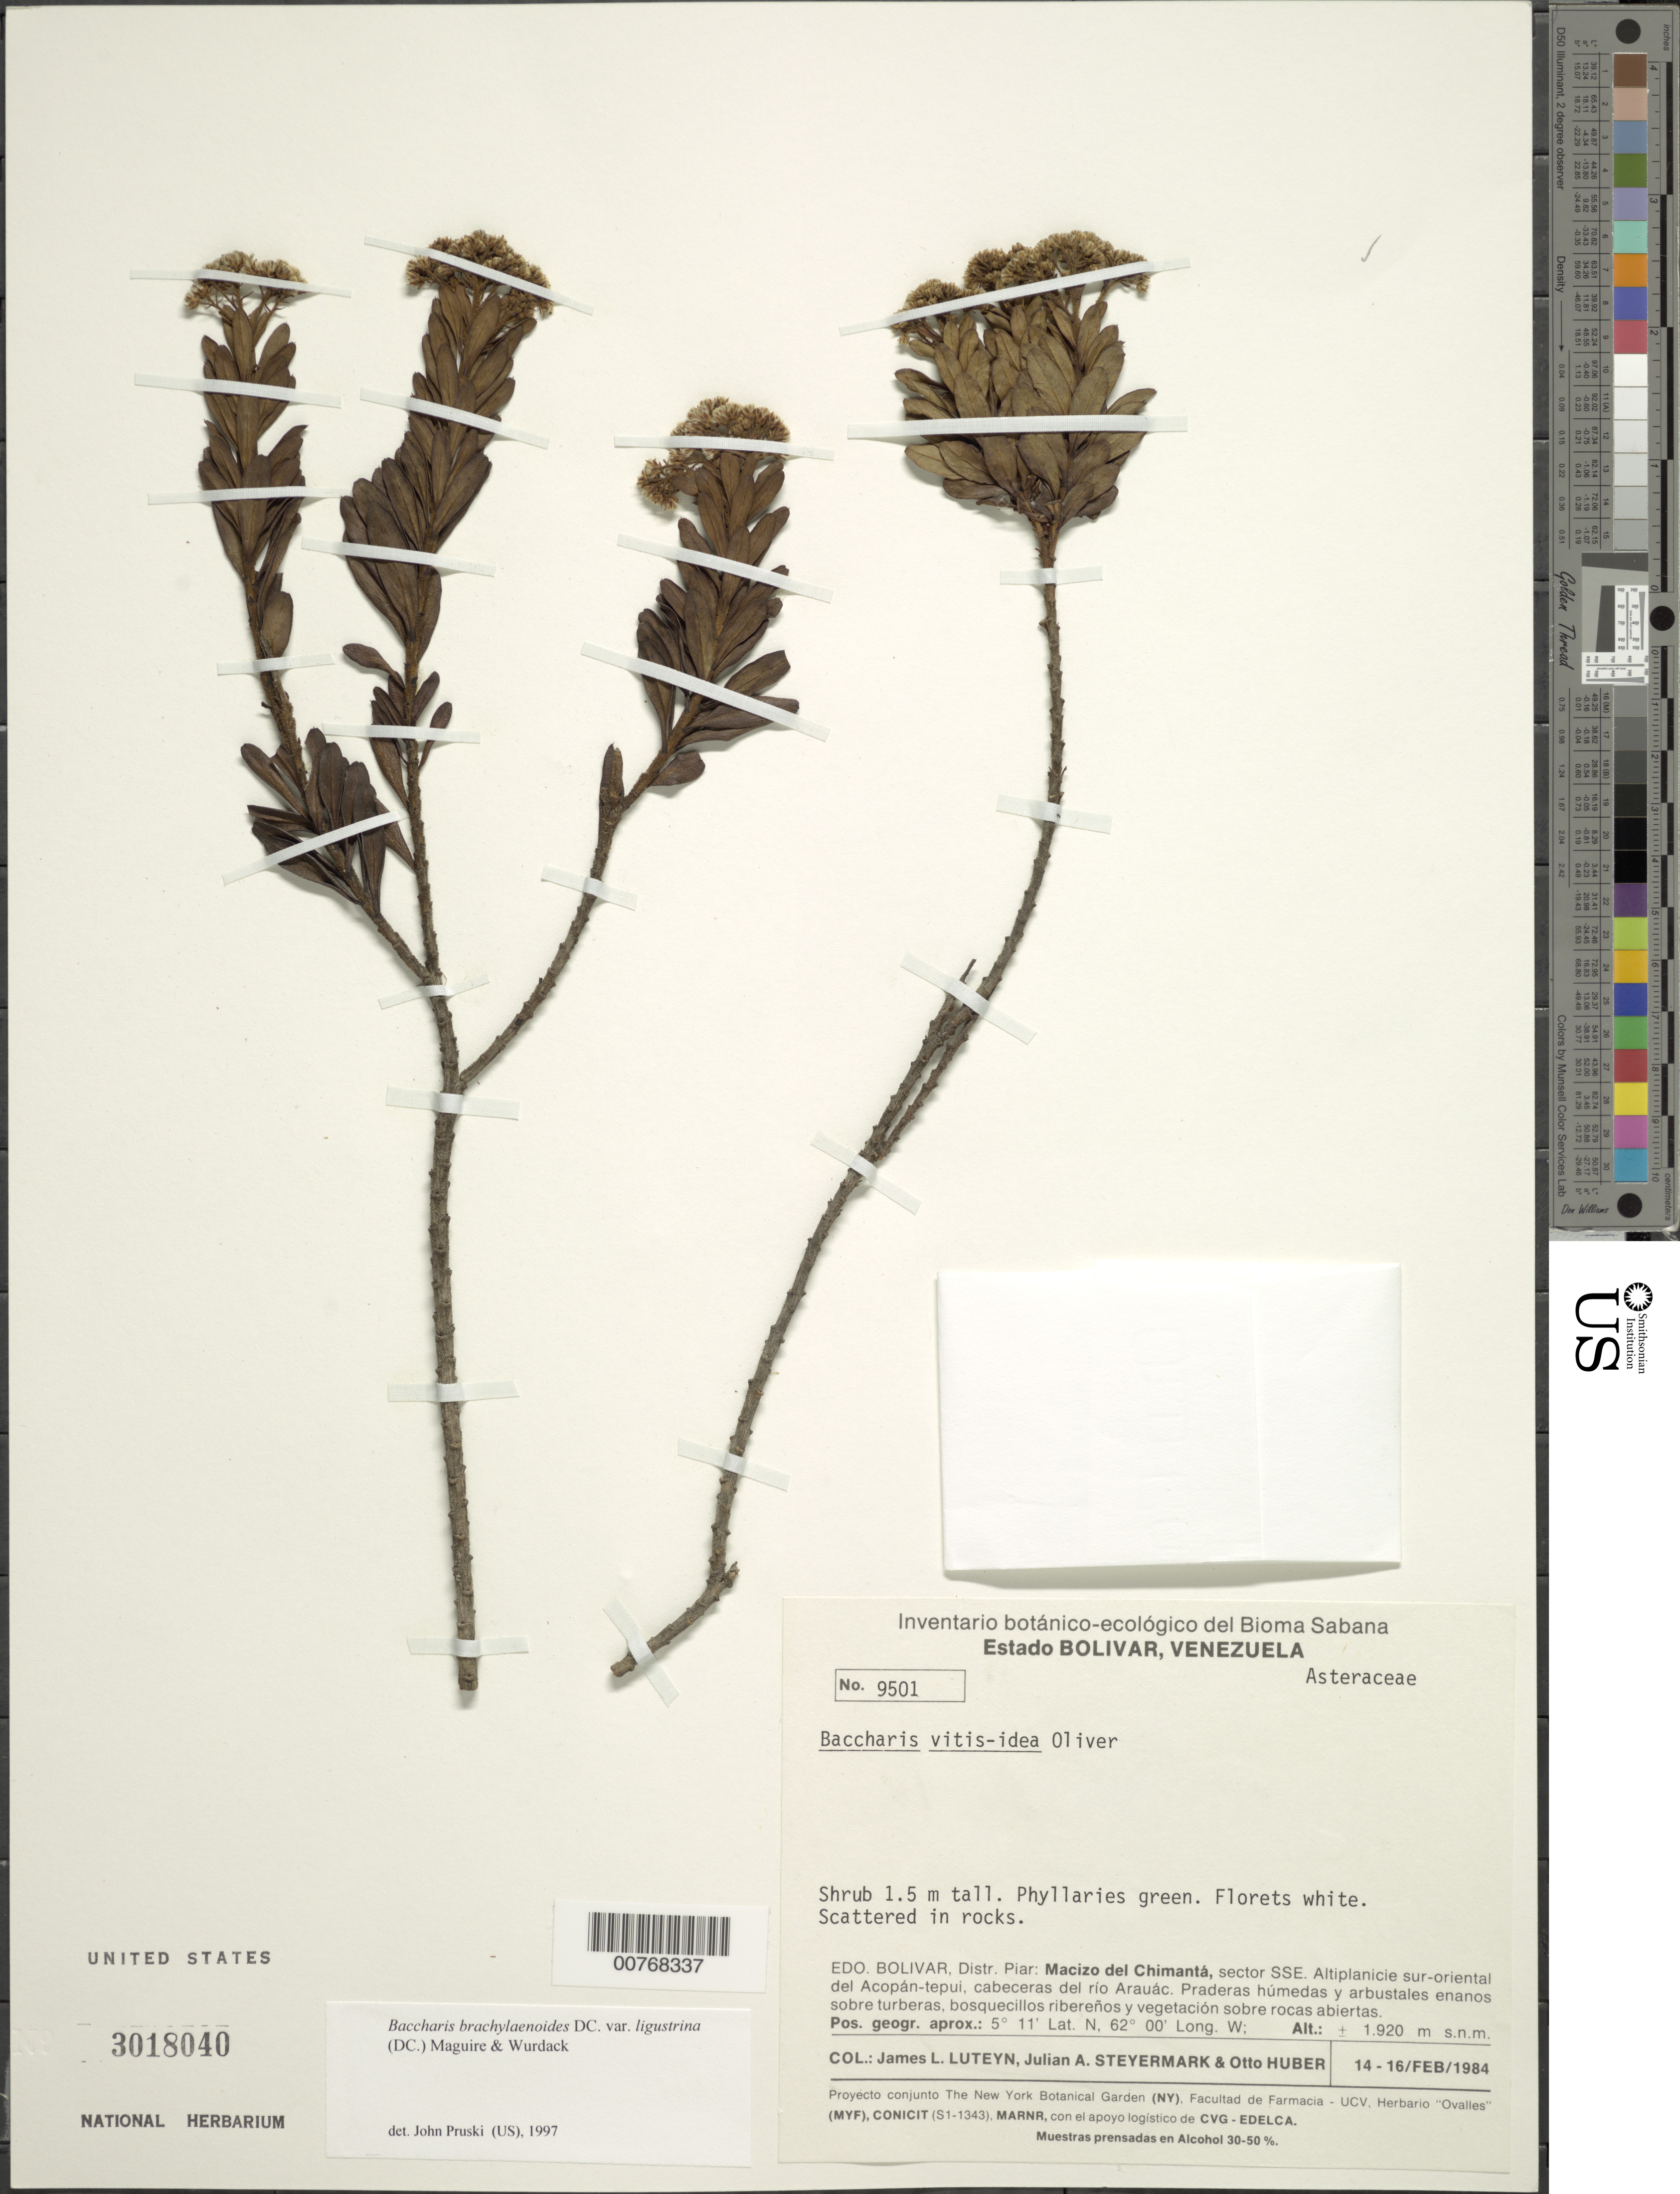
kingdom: Plantae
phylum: Tracheophyta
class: Magnoliopsida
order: Asterales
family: Asteraceae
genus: Baccharis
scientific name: Baccharis brachylaenoides var. ligustrina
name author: (DC.) Maguire & Wurdack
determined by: Pruski, J. F.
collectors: J. L. Luteyn, J. Steyermark & O. Huber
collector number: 9501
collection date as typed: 14-Feb-84 to 16-Feb-84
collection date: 1984-02-14/1984-02-16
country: Venezuela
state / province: Bolívar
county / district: Piar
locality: Macizo del Chimantá, sector SSE, altiplanicie sur-oriental del Acopan-tepuí, cabeceras del río Arauac.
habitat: Praderas húmedas y arbustales enanos sobre turberas, scattered in rocks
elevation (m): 1920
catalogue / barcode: US 3018040